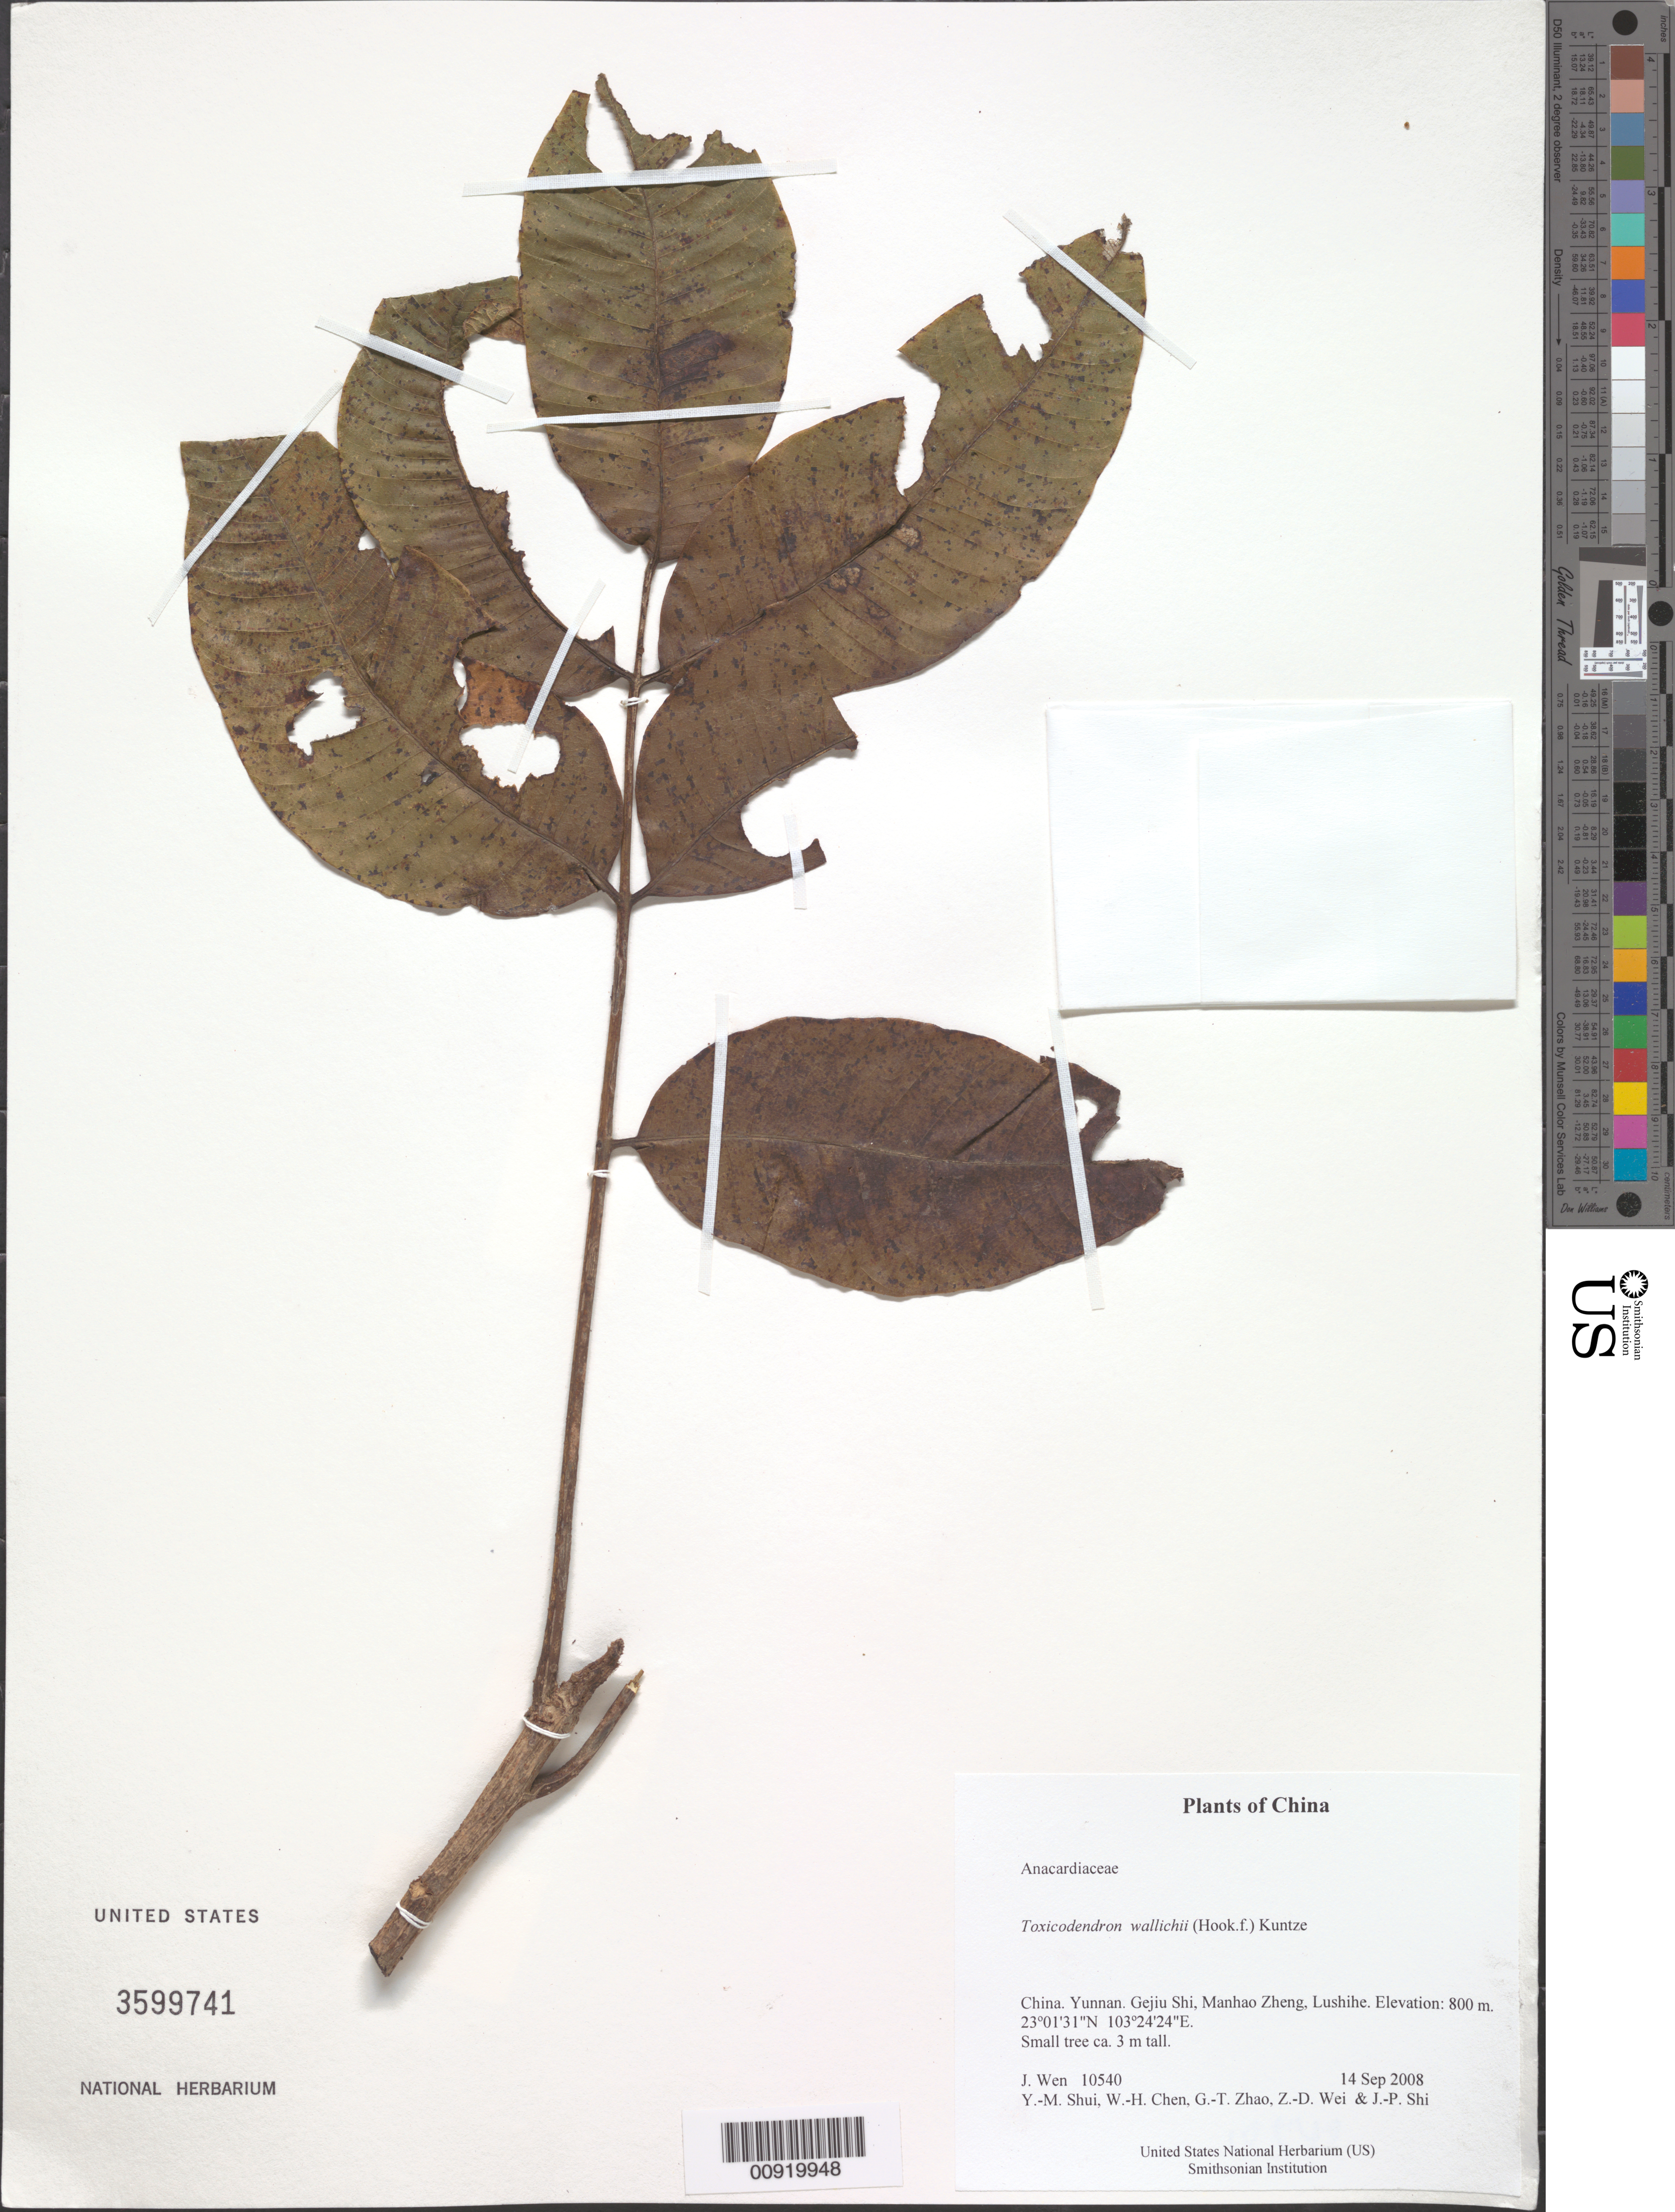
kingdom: Plantae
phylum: Tracheophyta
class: Magnoliopsida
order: Sapindales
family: Anacardiaceae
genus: Toxicodendron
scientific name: Toxicodendron wallichii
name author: (Hook. f.) Kuntze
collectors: J. Wen, Y. Shui, W. Chen, G. Zhao, Z. Wei & J. Shi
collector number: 10540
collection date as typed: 14 Sep 2008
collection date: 2008-09-14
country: China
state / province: Yunnan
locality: Gejiu Shi, Manhao Zheng, Lushihe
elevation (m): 800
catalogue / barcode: US 3599741